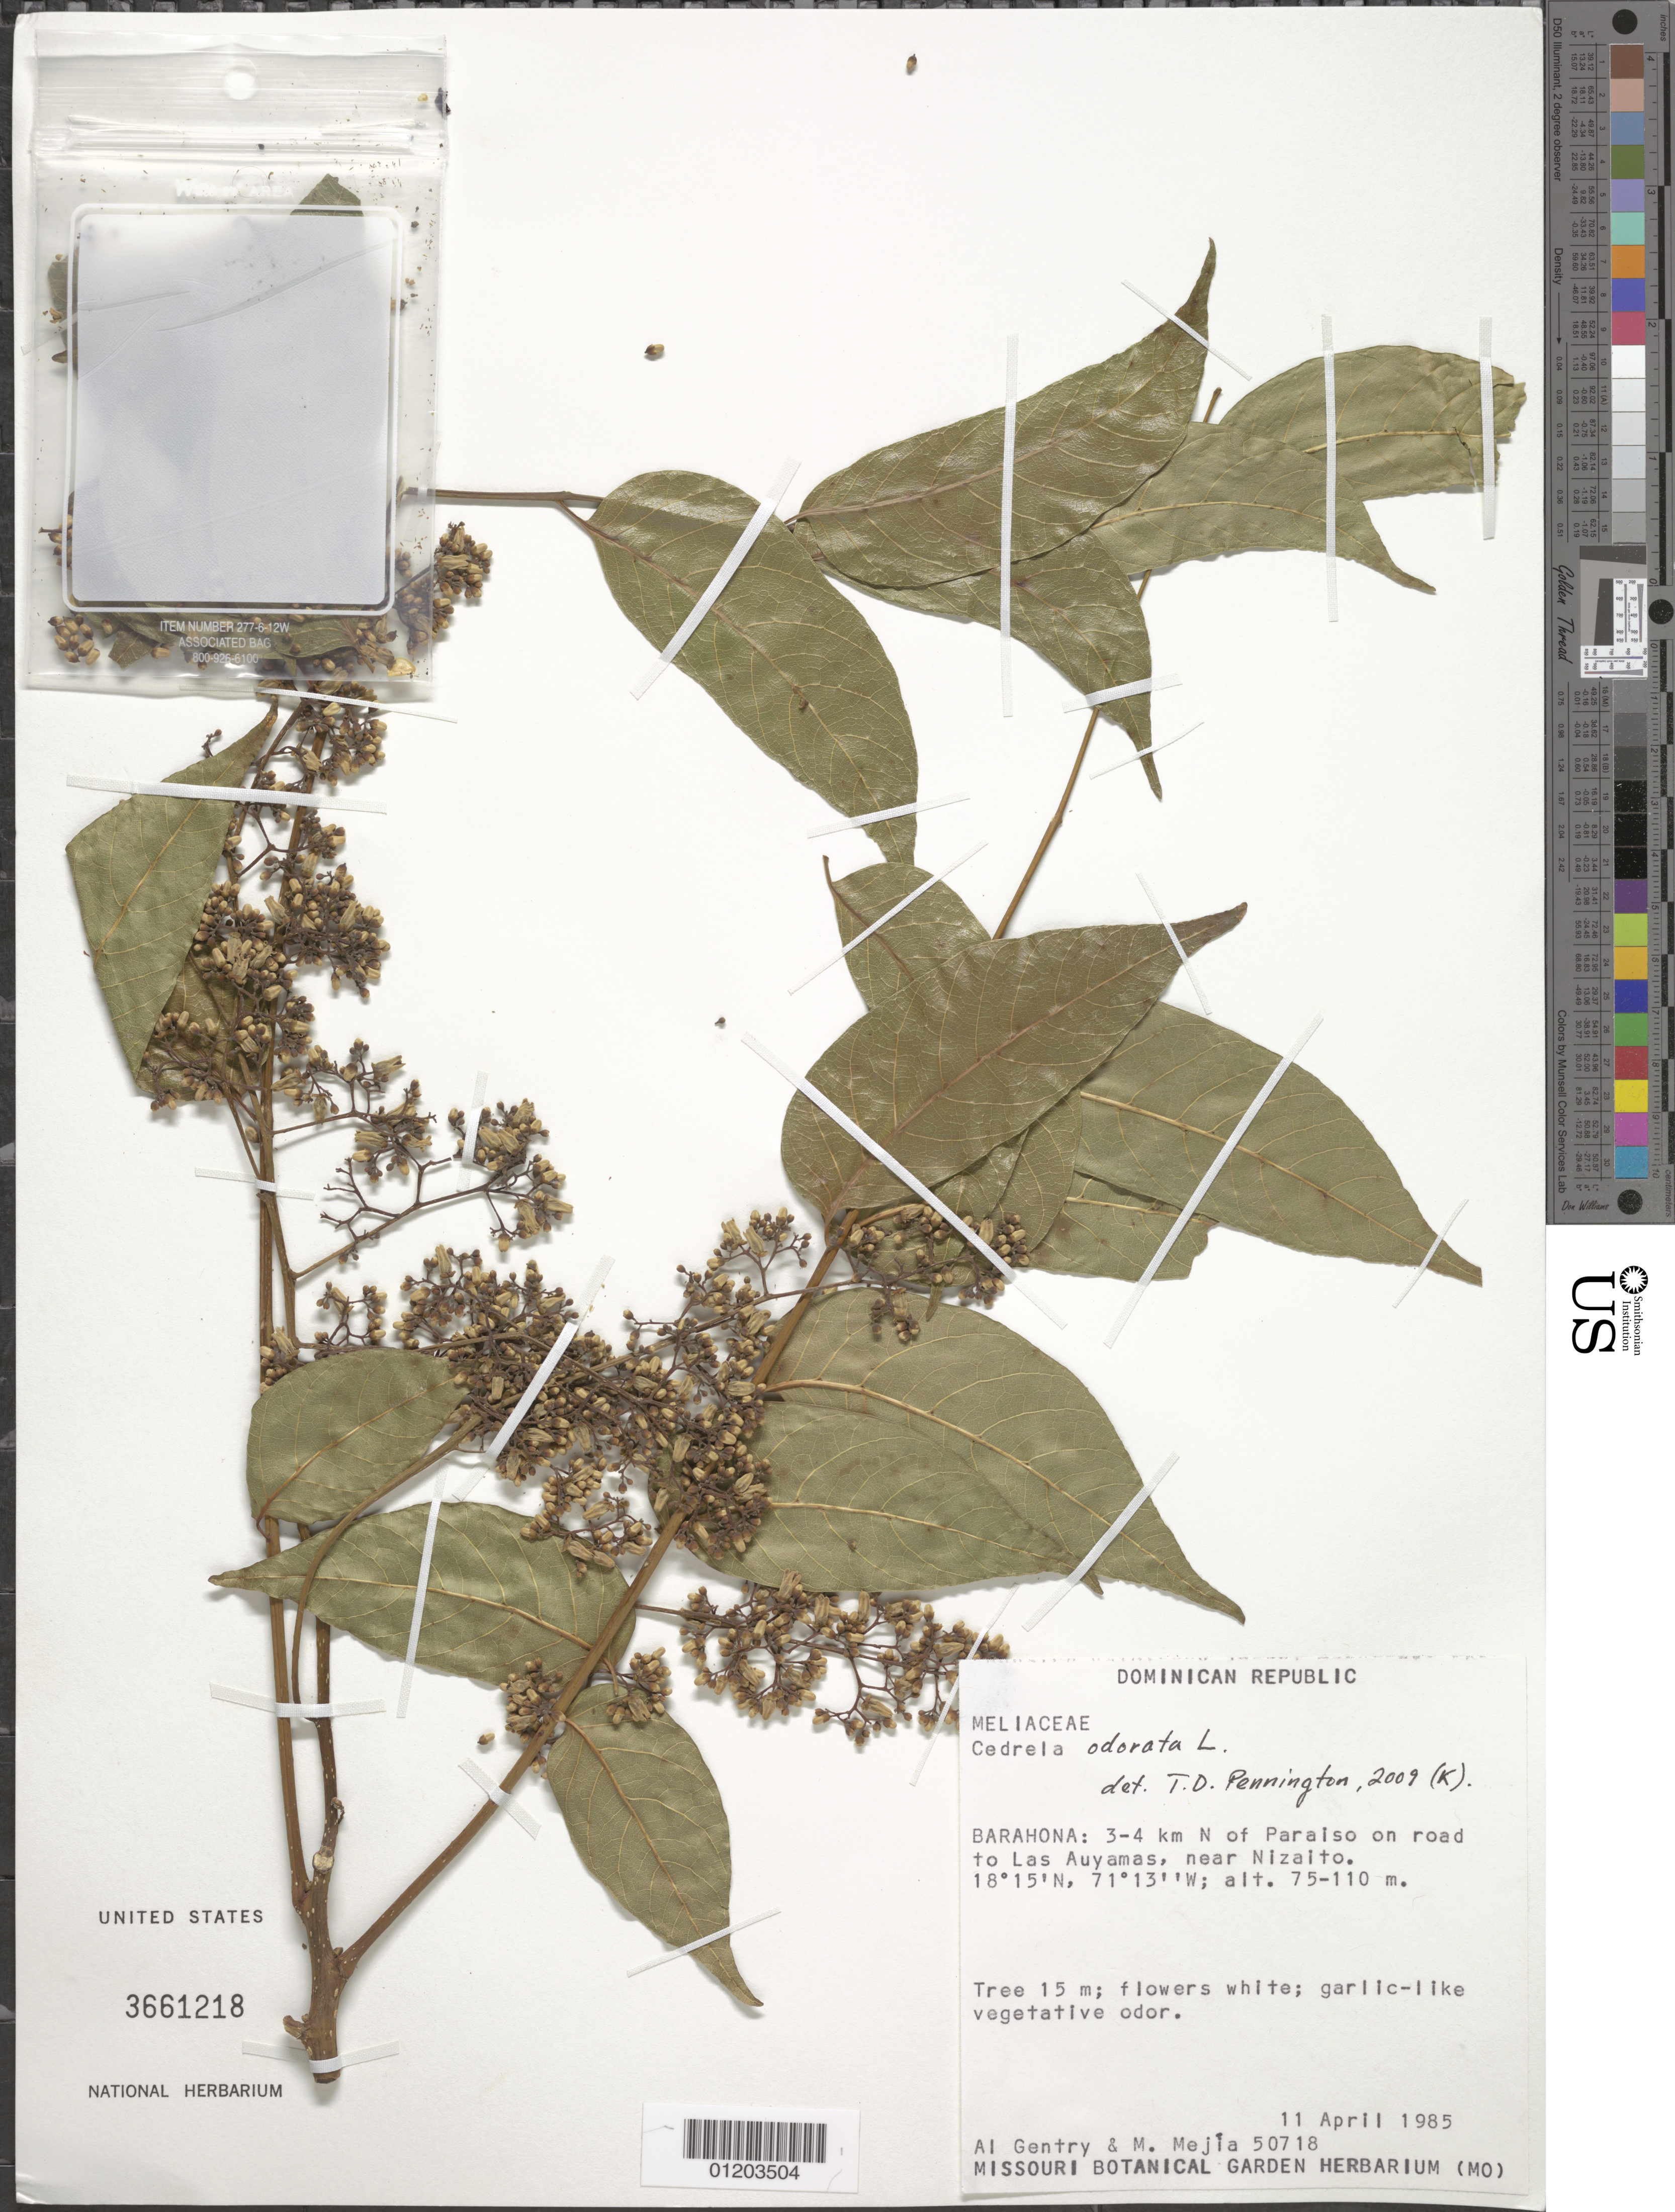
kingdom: Plantae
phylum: Tracheophyta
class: Magnoliopsida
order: Sapindales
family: Meliaceae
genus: Cedrela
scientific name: Cedrela odorata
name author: L.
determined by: Pennington, T. D., (K)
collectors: A. H. Gentry & M. Mejia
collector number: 50718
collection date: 1985-04-11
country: Dominican Republic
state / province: Barahona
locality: Paraiso, 3-4 km N, on road to Las Auyamas, near Nizaito.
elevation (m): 75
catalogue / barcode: US 3661218